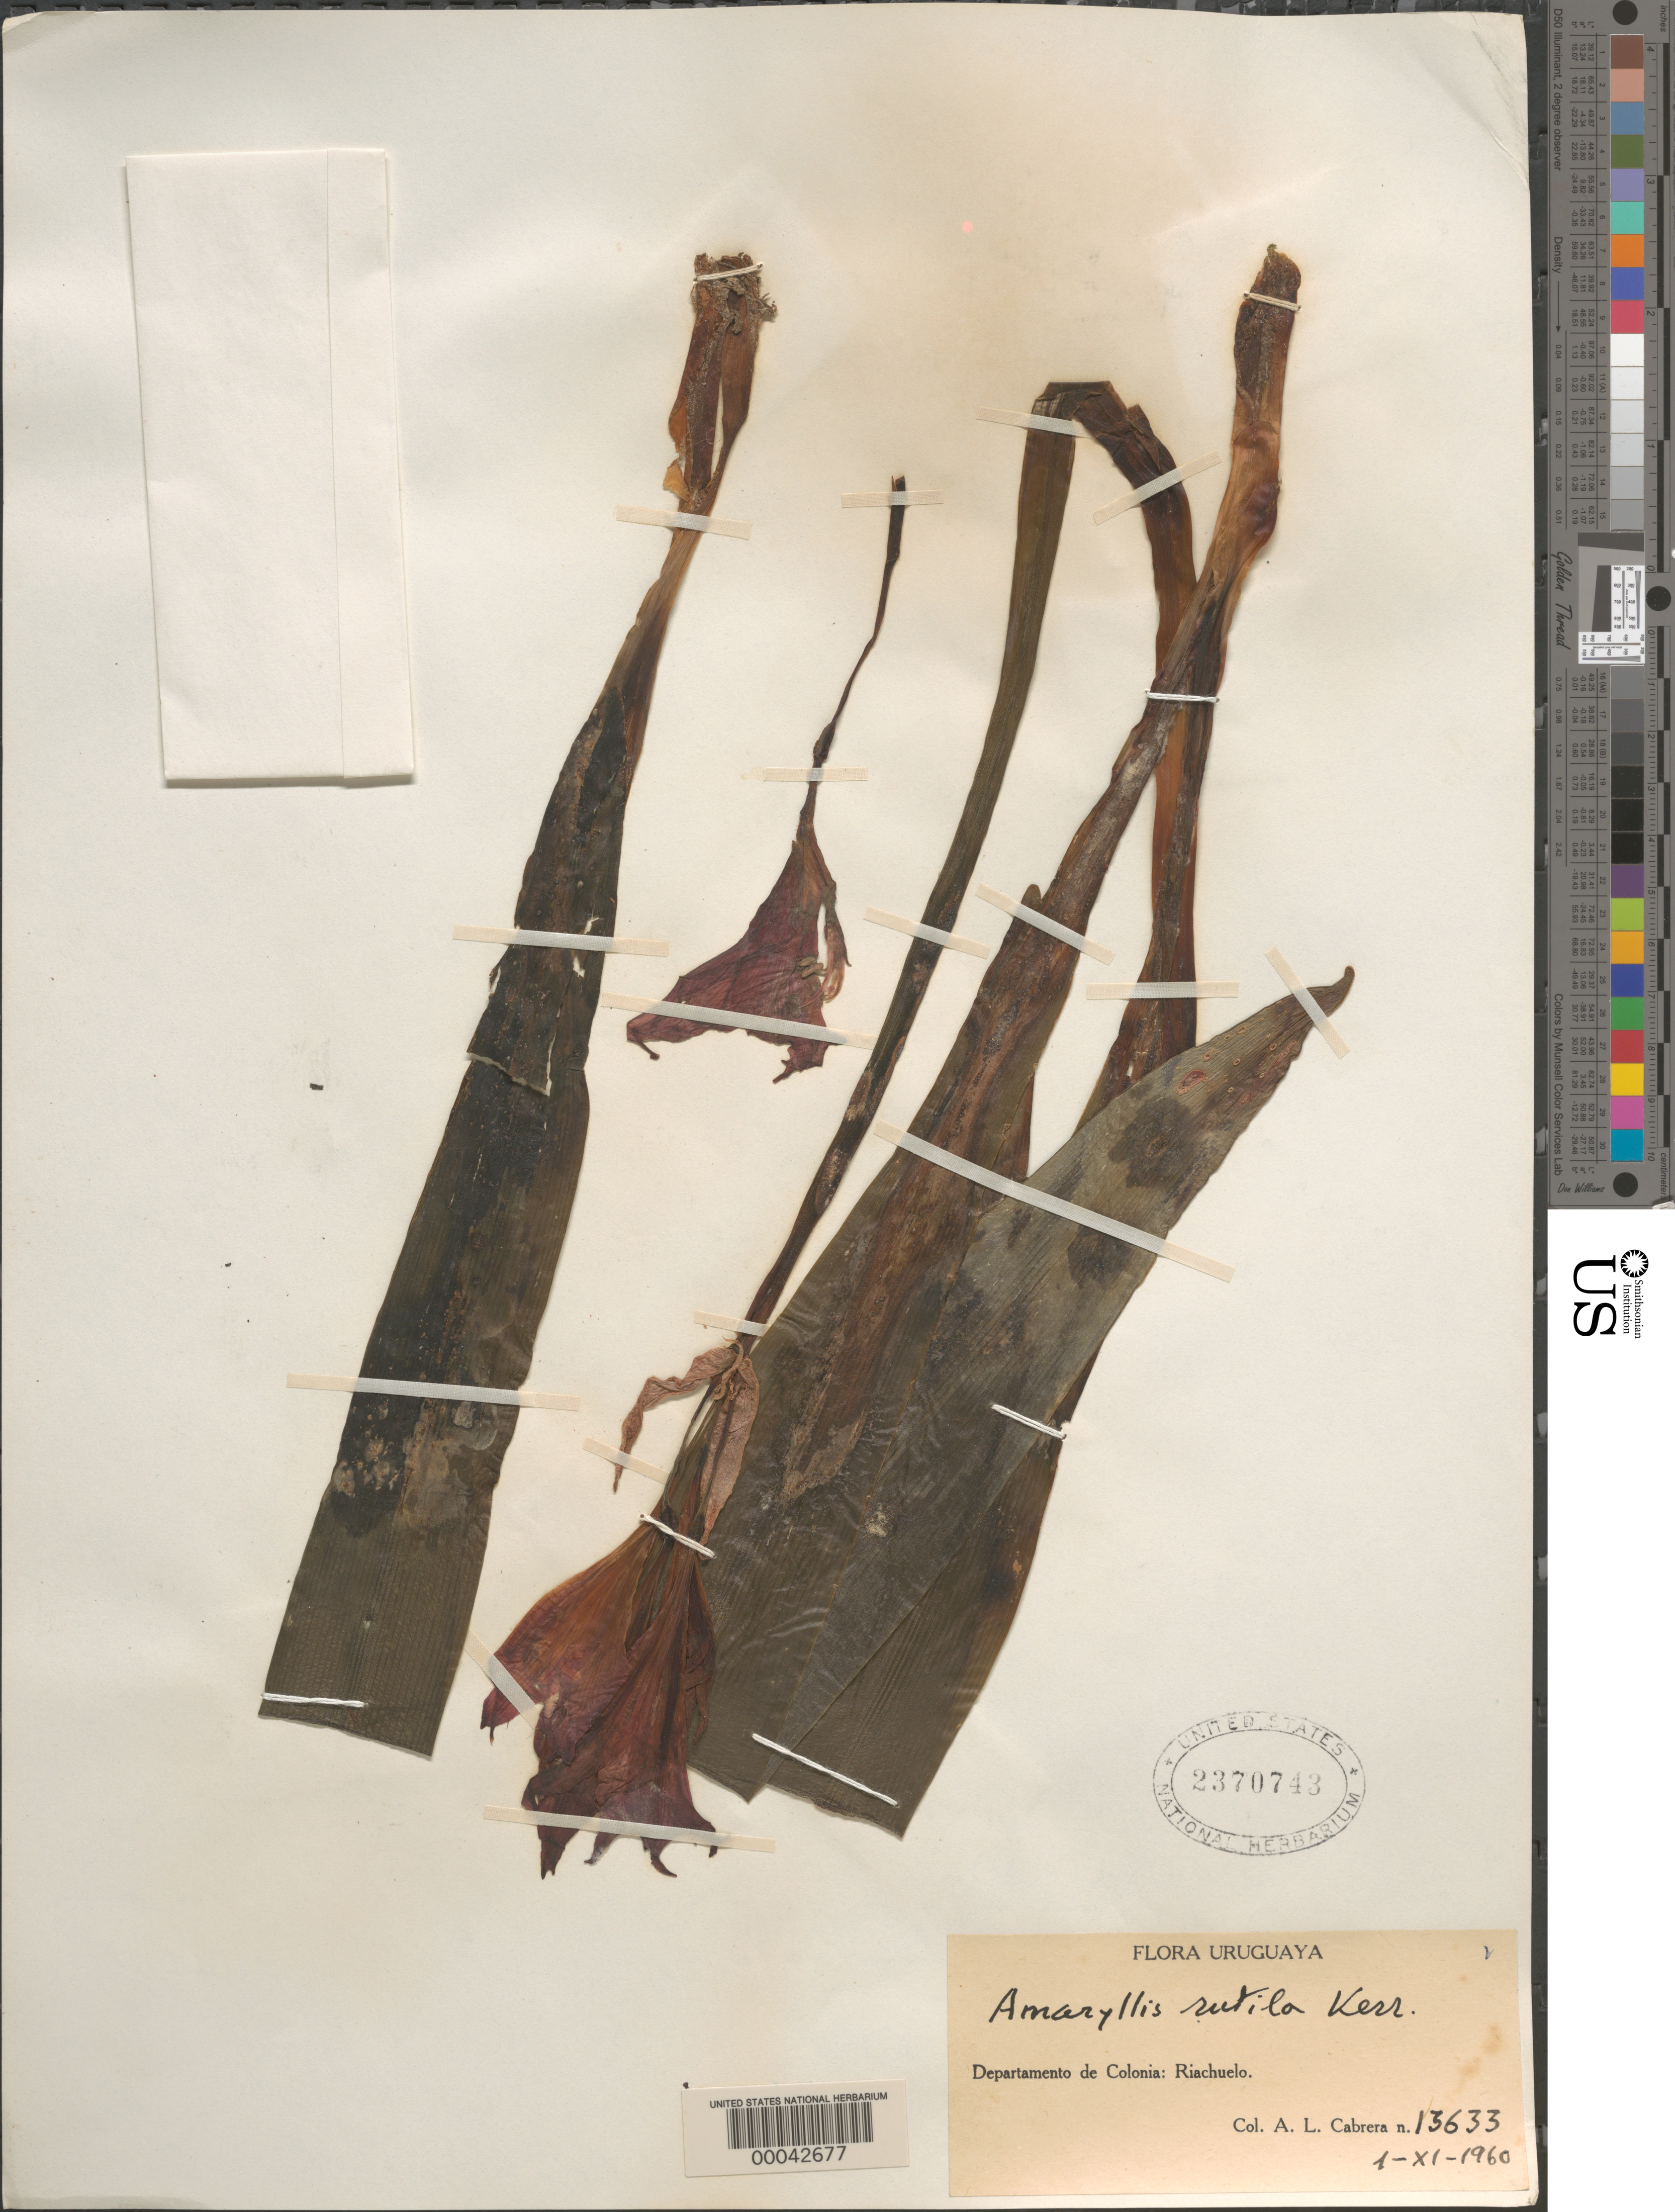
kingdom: Plantae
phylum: Tracheophyta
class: Liliopsida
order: Asparagales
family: Amaryllidaceae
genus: Hippeastrum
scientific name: Hippeastrum rutilum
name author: (Ker Gawl.) Herb.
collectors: A. L. Cabrera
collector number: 13633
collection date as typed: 01 Nov 1960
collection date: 1960-11-01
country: Uruguay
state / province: Colonia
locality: Riachuelo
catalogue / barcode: US 2370743